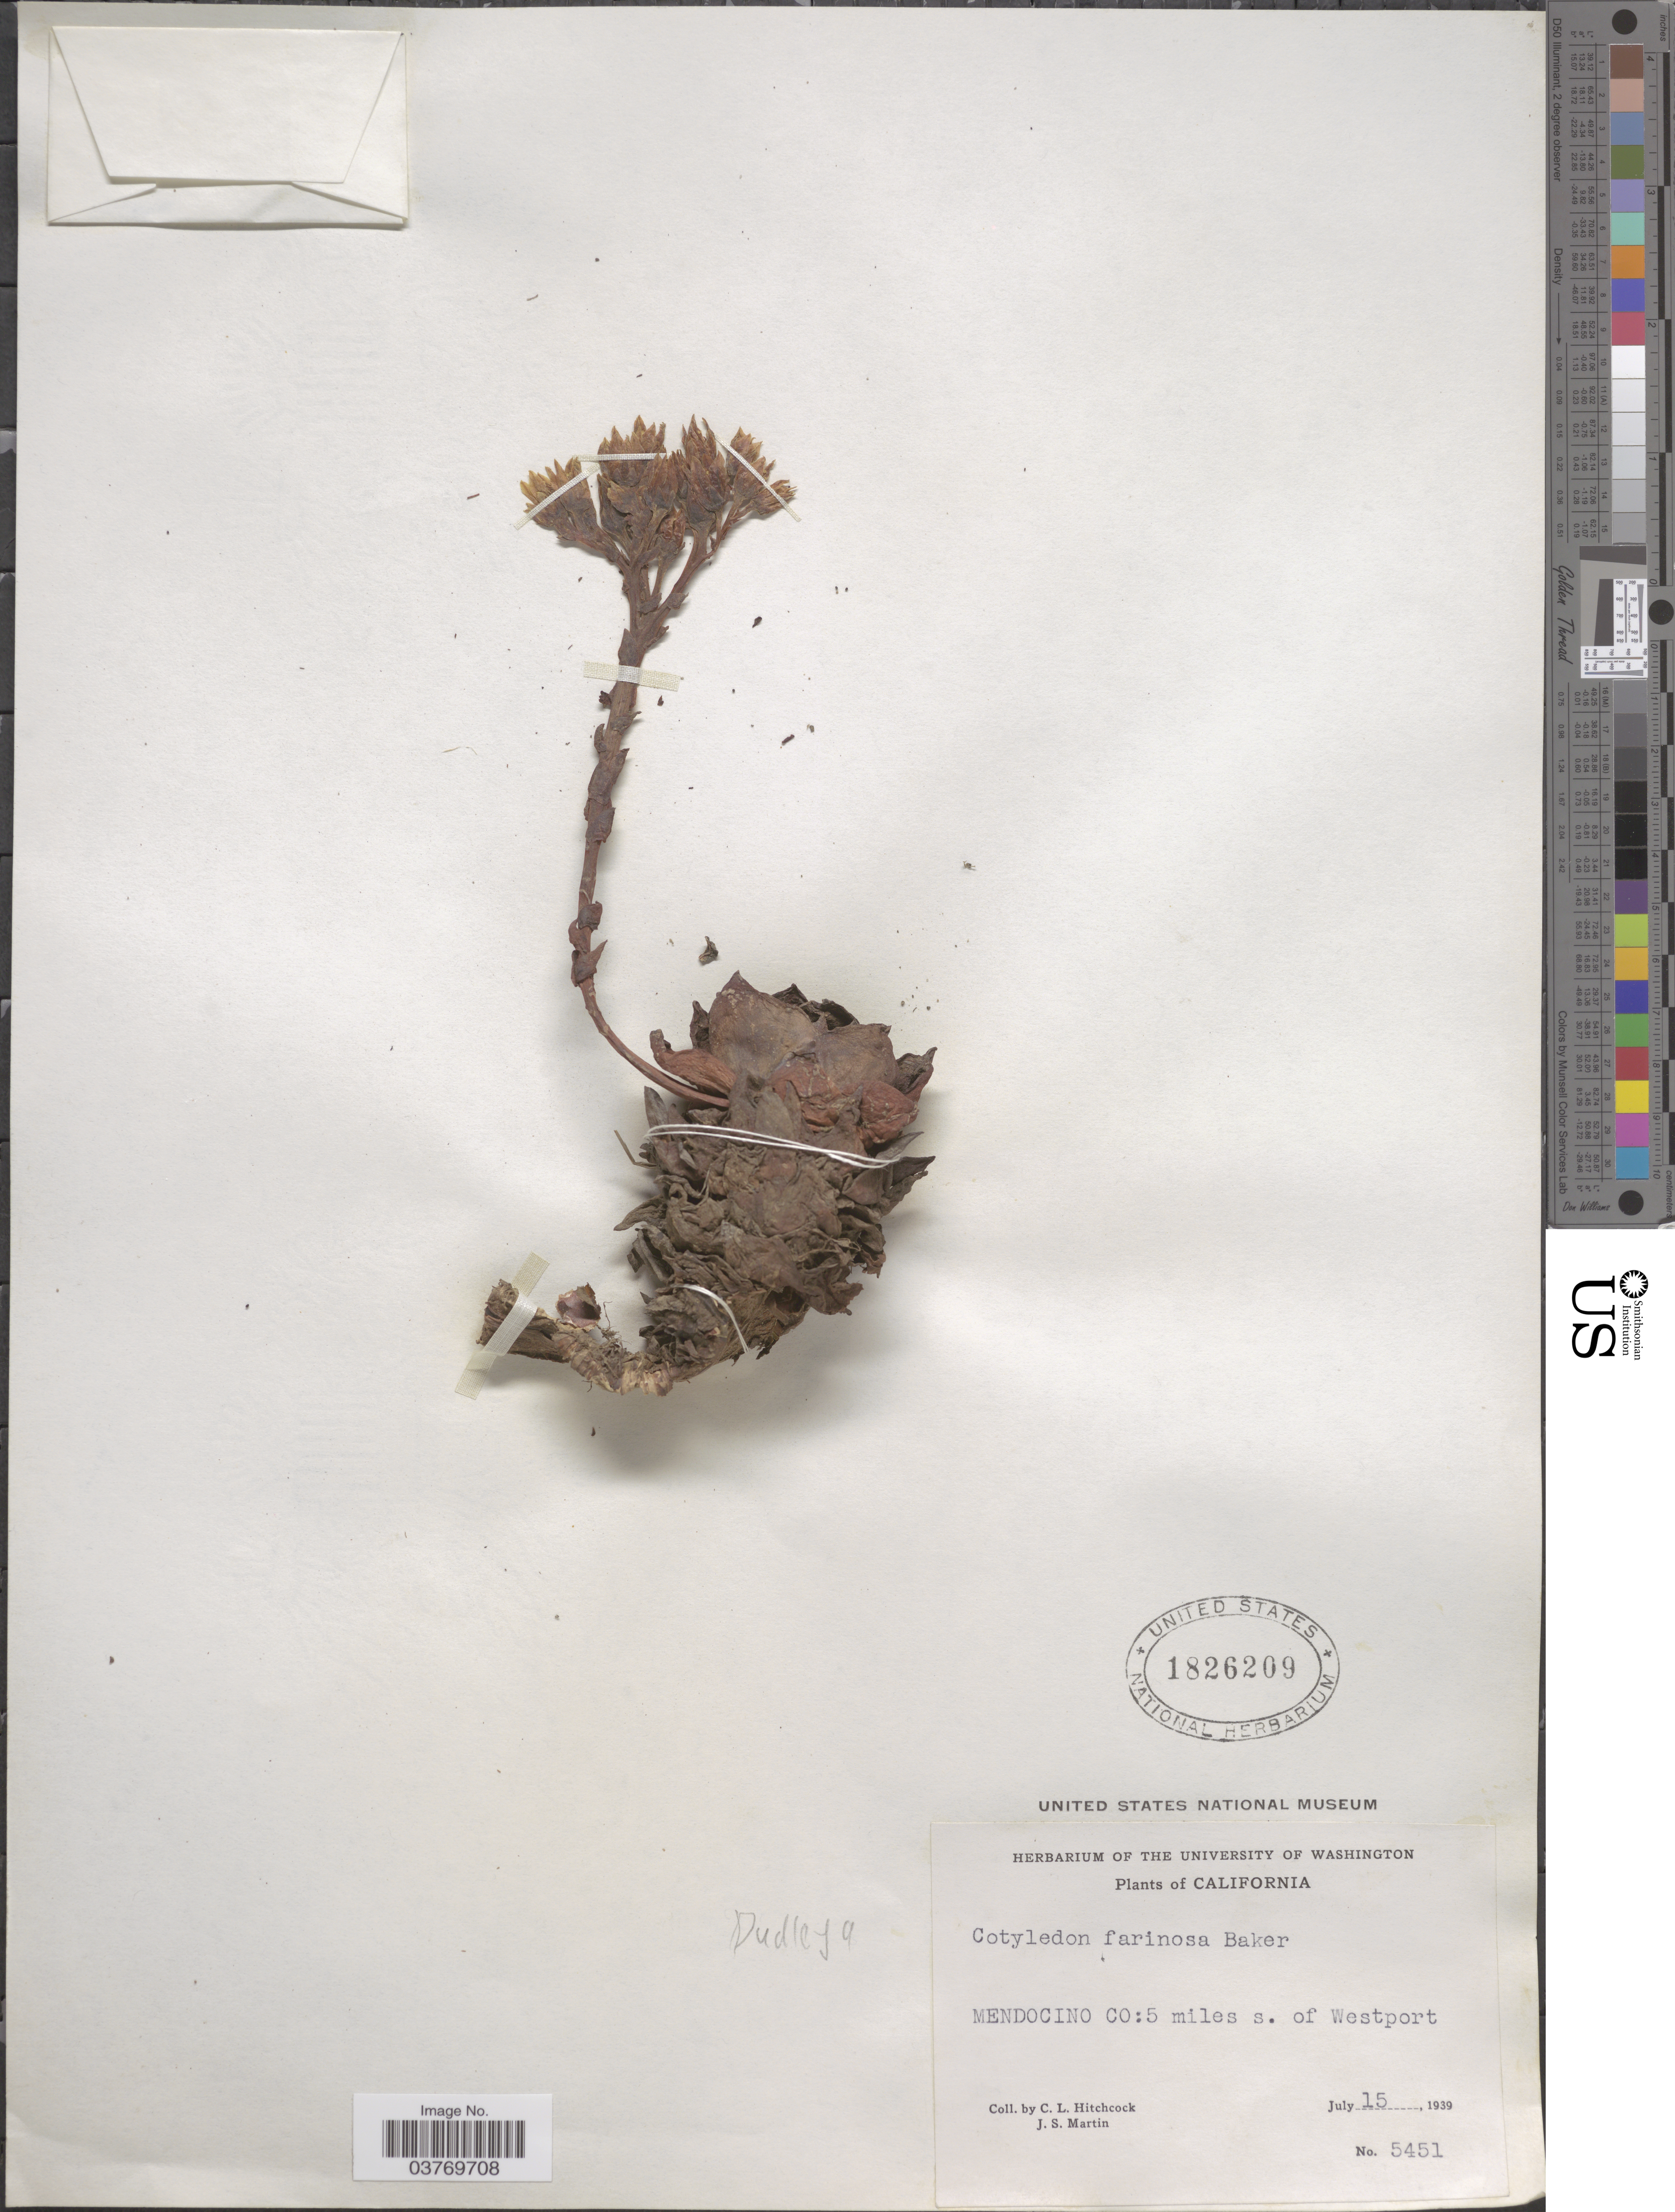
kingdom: Plantae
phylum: Tracheophyta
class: Magnoliopsida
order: Saxifragales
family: Crassulaceae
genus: Dudleya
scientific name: Dudleya farinosa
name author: (Lindl.) Britton & Rose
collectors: C. L. Hitchcock & J. S. Martin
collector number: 5451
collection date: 1939-07-15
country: United States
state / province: California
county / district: Mendocino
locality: Mendocino Co: 5 miles s. of Westport.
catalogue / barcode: US 1826209